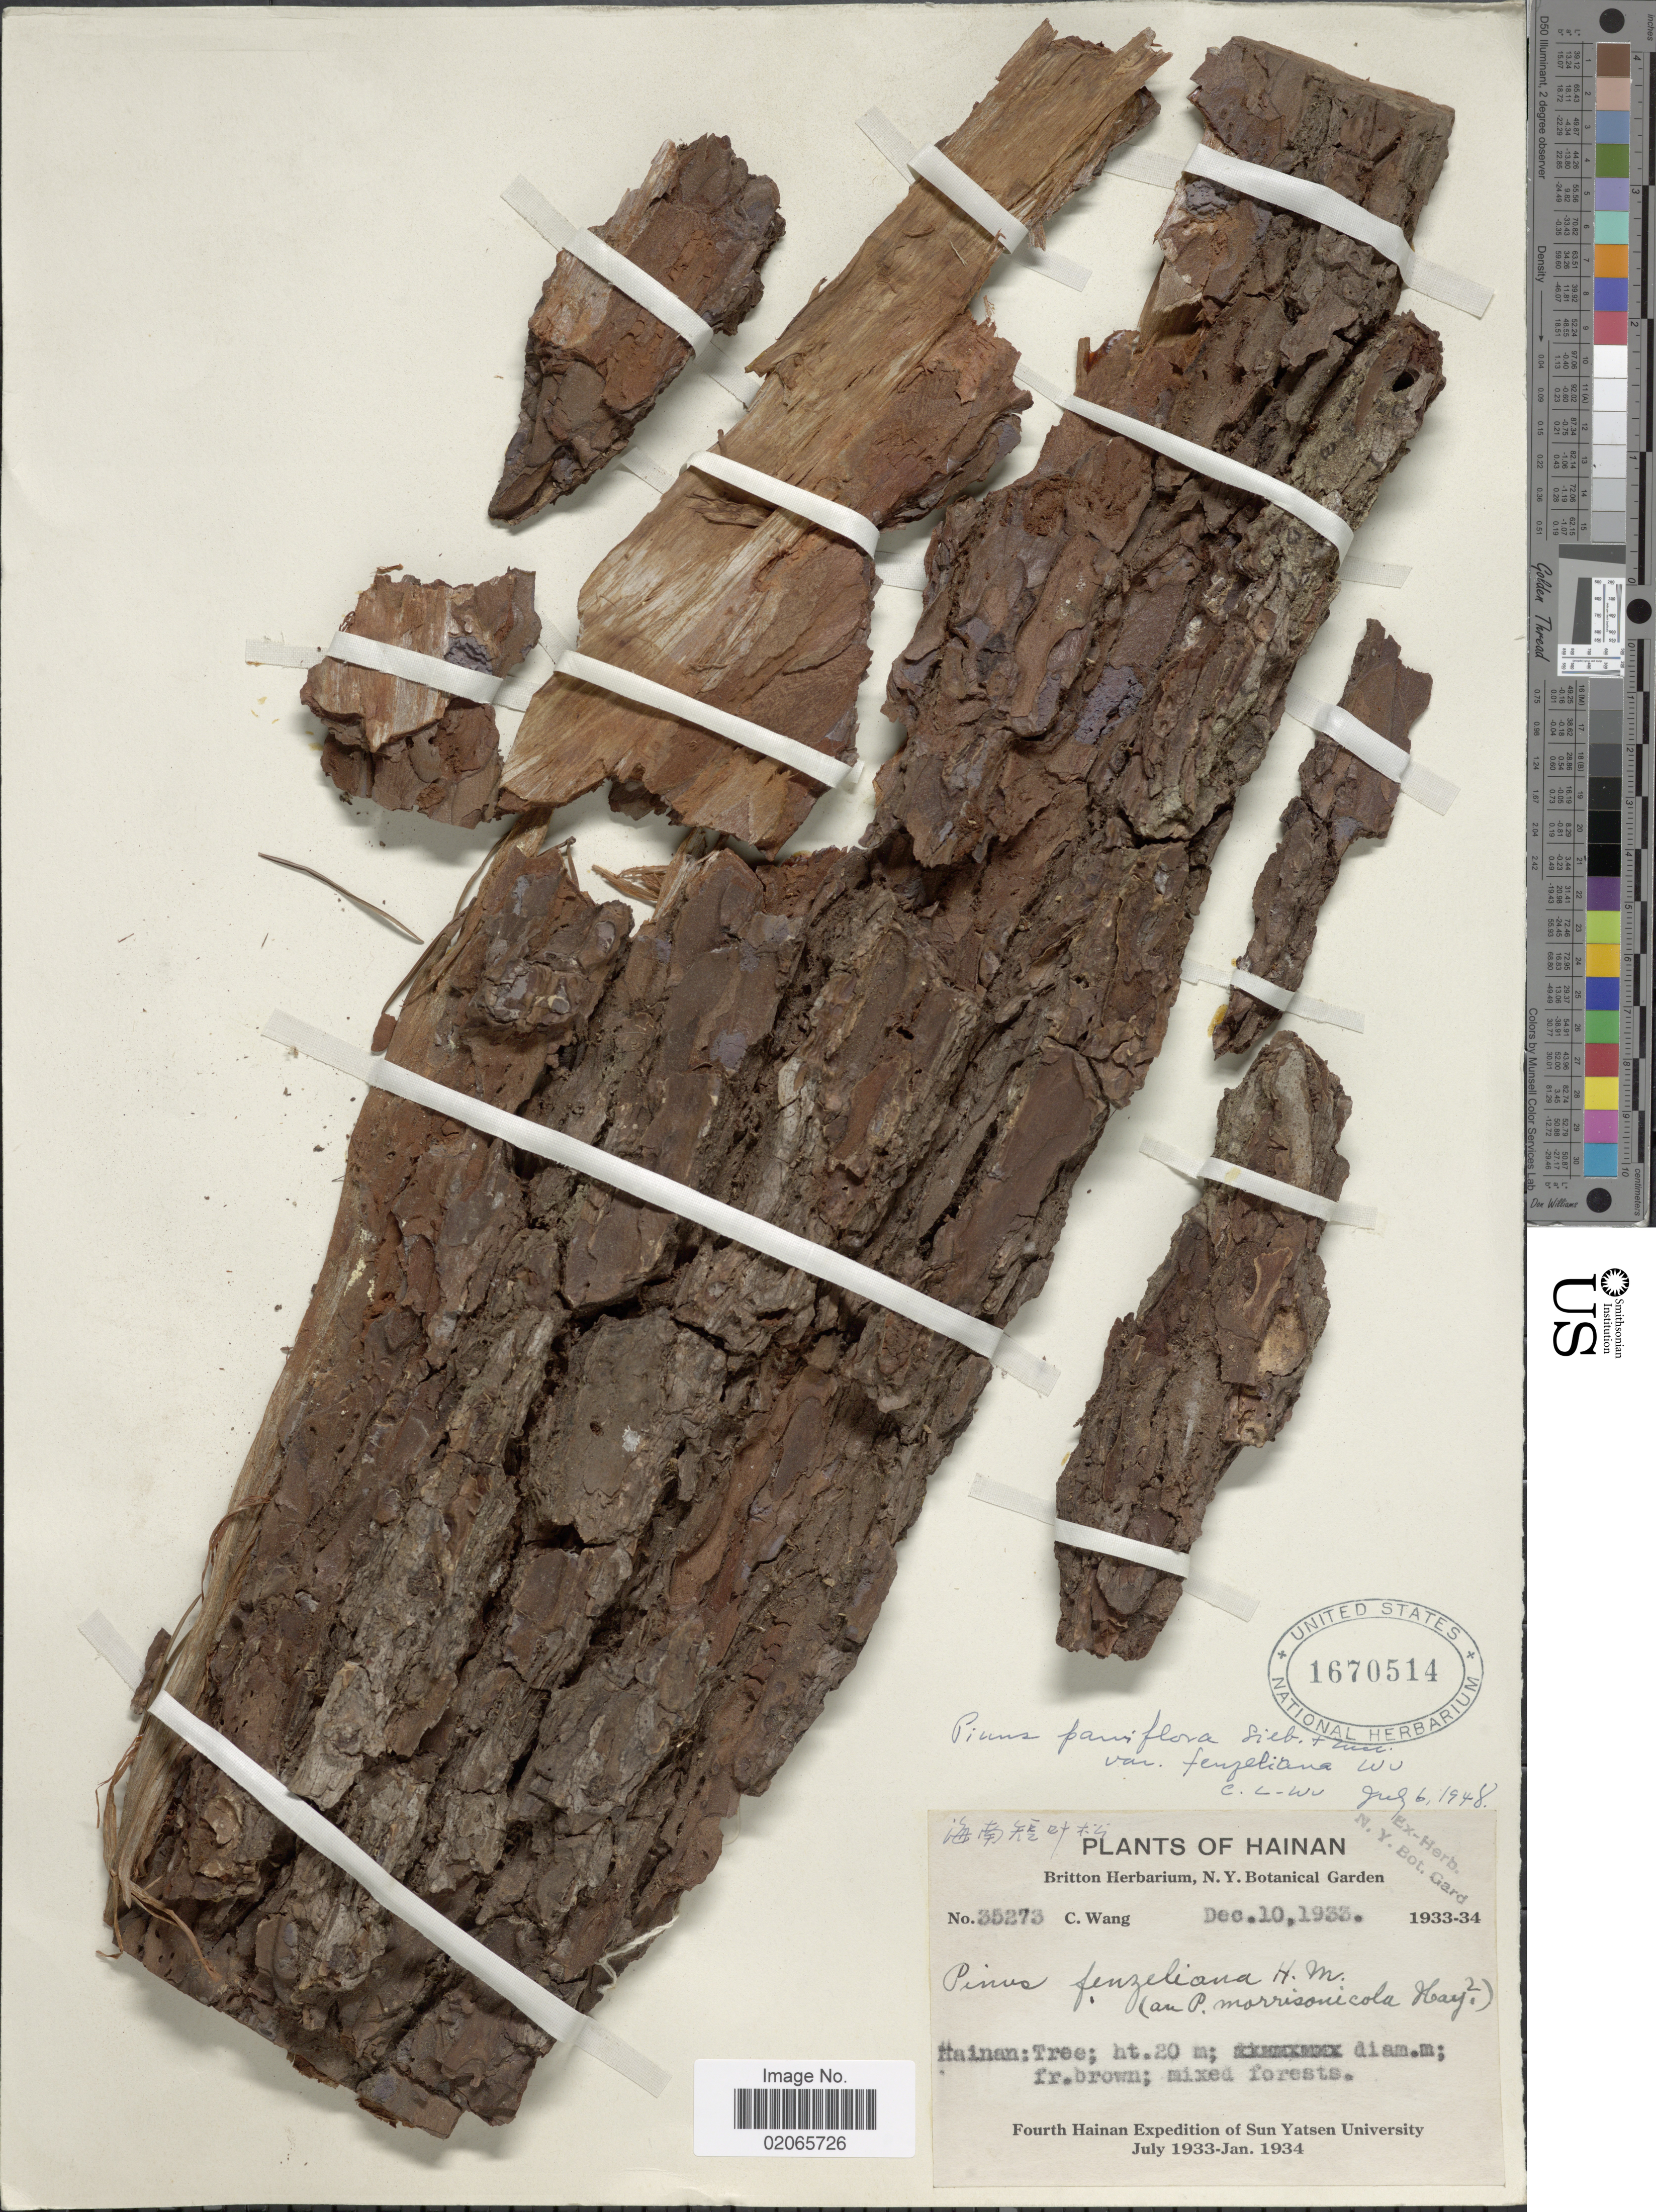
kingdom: Plantae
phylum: Tracheophyta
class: Pinopsida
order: Pinales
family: Pinaceae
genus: Pinus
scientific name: Pinus parviflora var. fenzeliana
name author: (Hand.-Mazz.) C.L. Wu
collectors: C. Wang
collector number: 35273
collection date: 1933-12-10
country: China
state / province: Hainan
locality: Hainan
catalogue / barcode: US 1670514